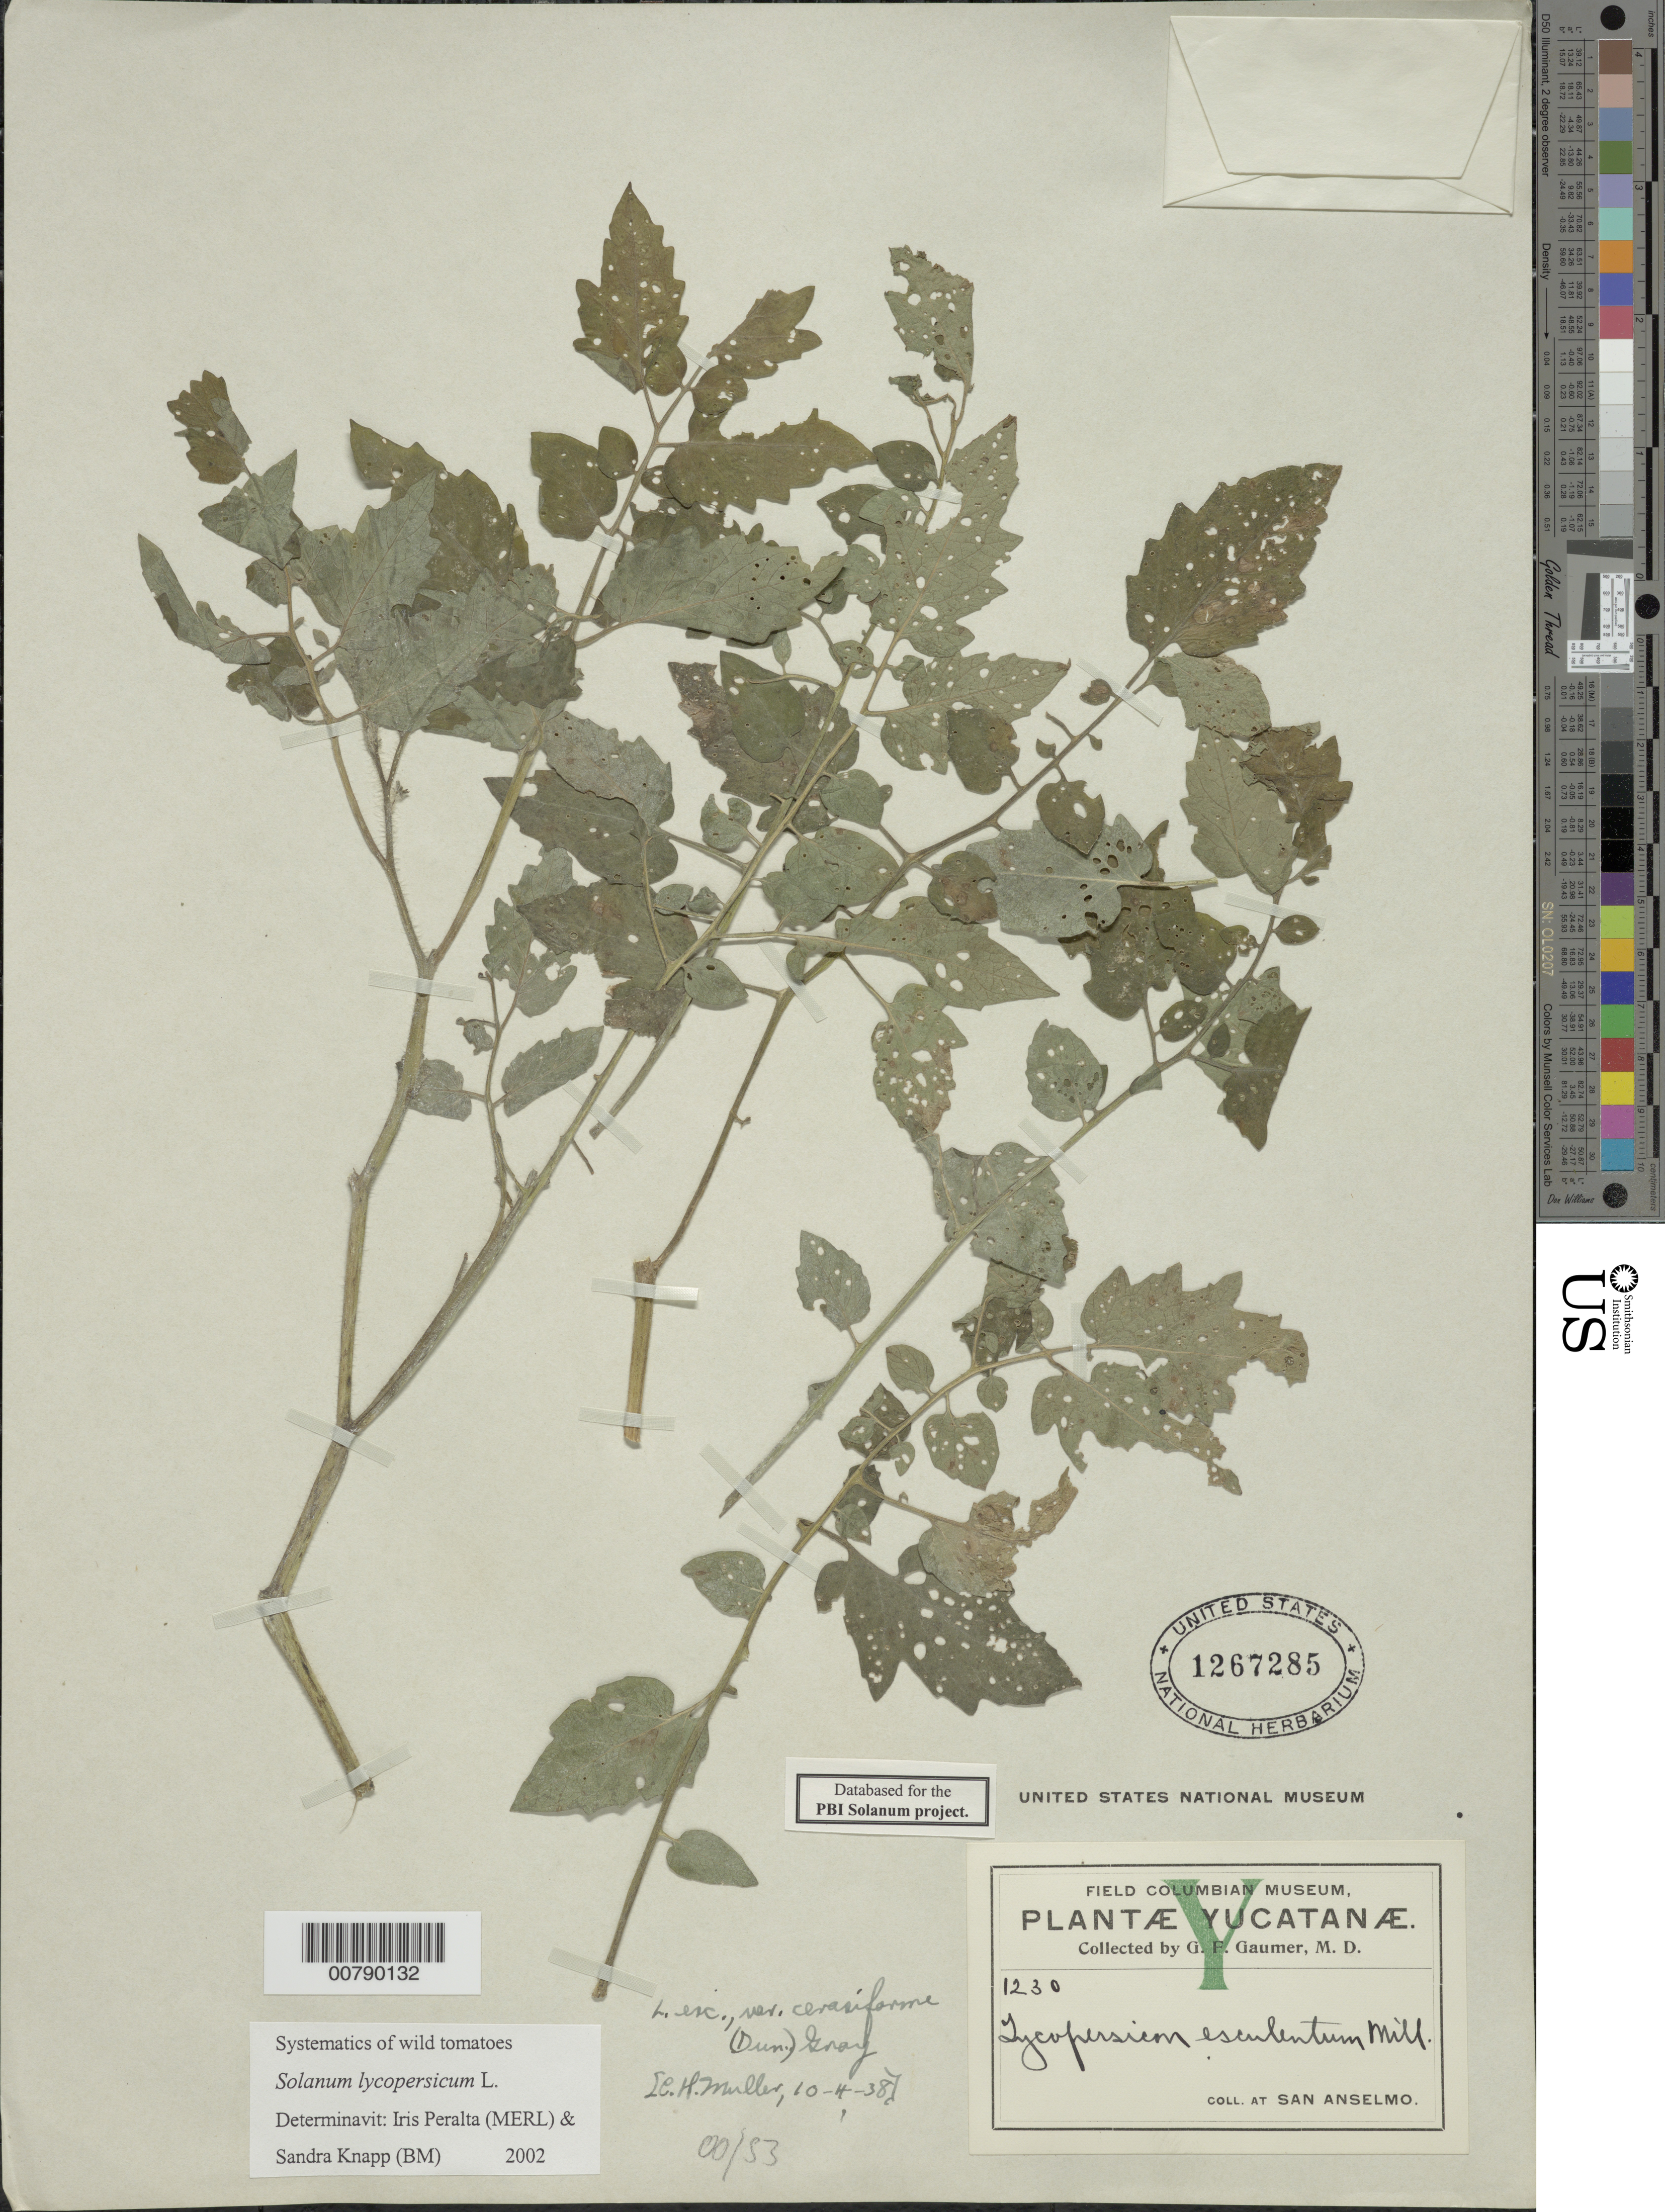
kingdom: Plantae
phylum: Tracheophyta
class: Magnoliopsida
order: Solanales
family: Solanaceae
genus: Solanum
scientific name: Solanum lycopersicum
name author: L.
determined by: Peralta, Iris E.; Knapp, S. D.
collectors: G. F. Gaumer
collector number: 1230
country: Mexico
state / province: Yucatán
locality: San Anselmo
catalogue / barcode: US 1267285